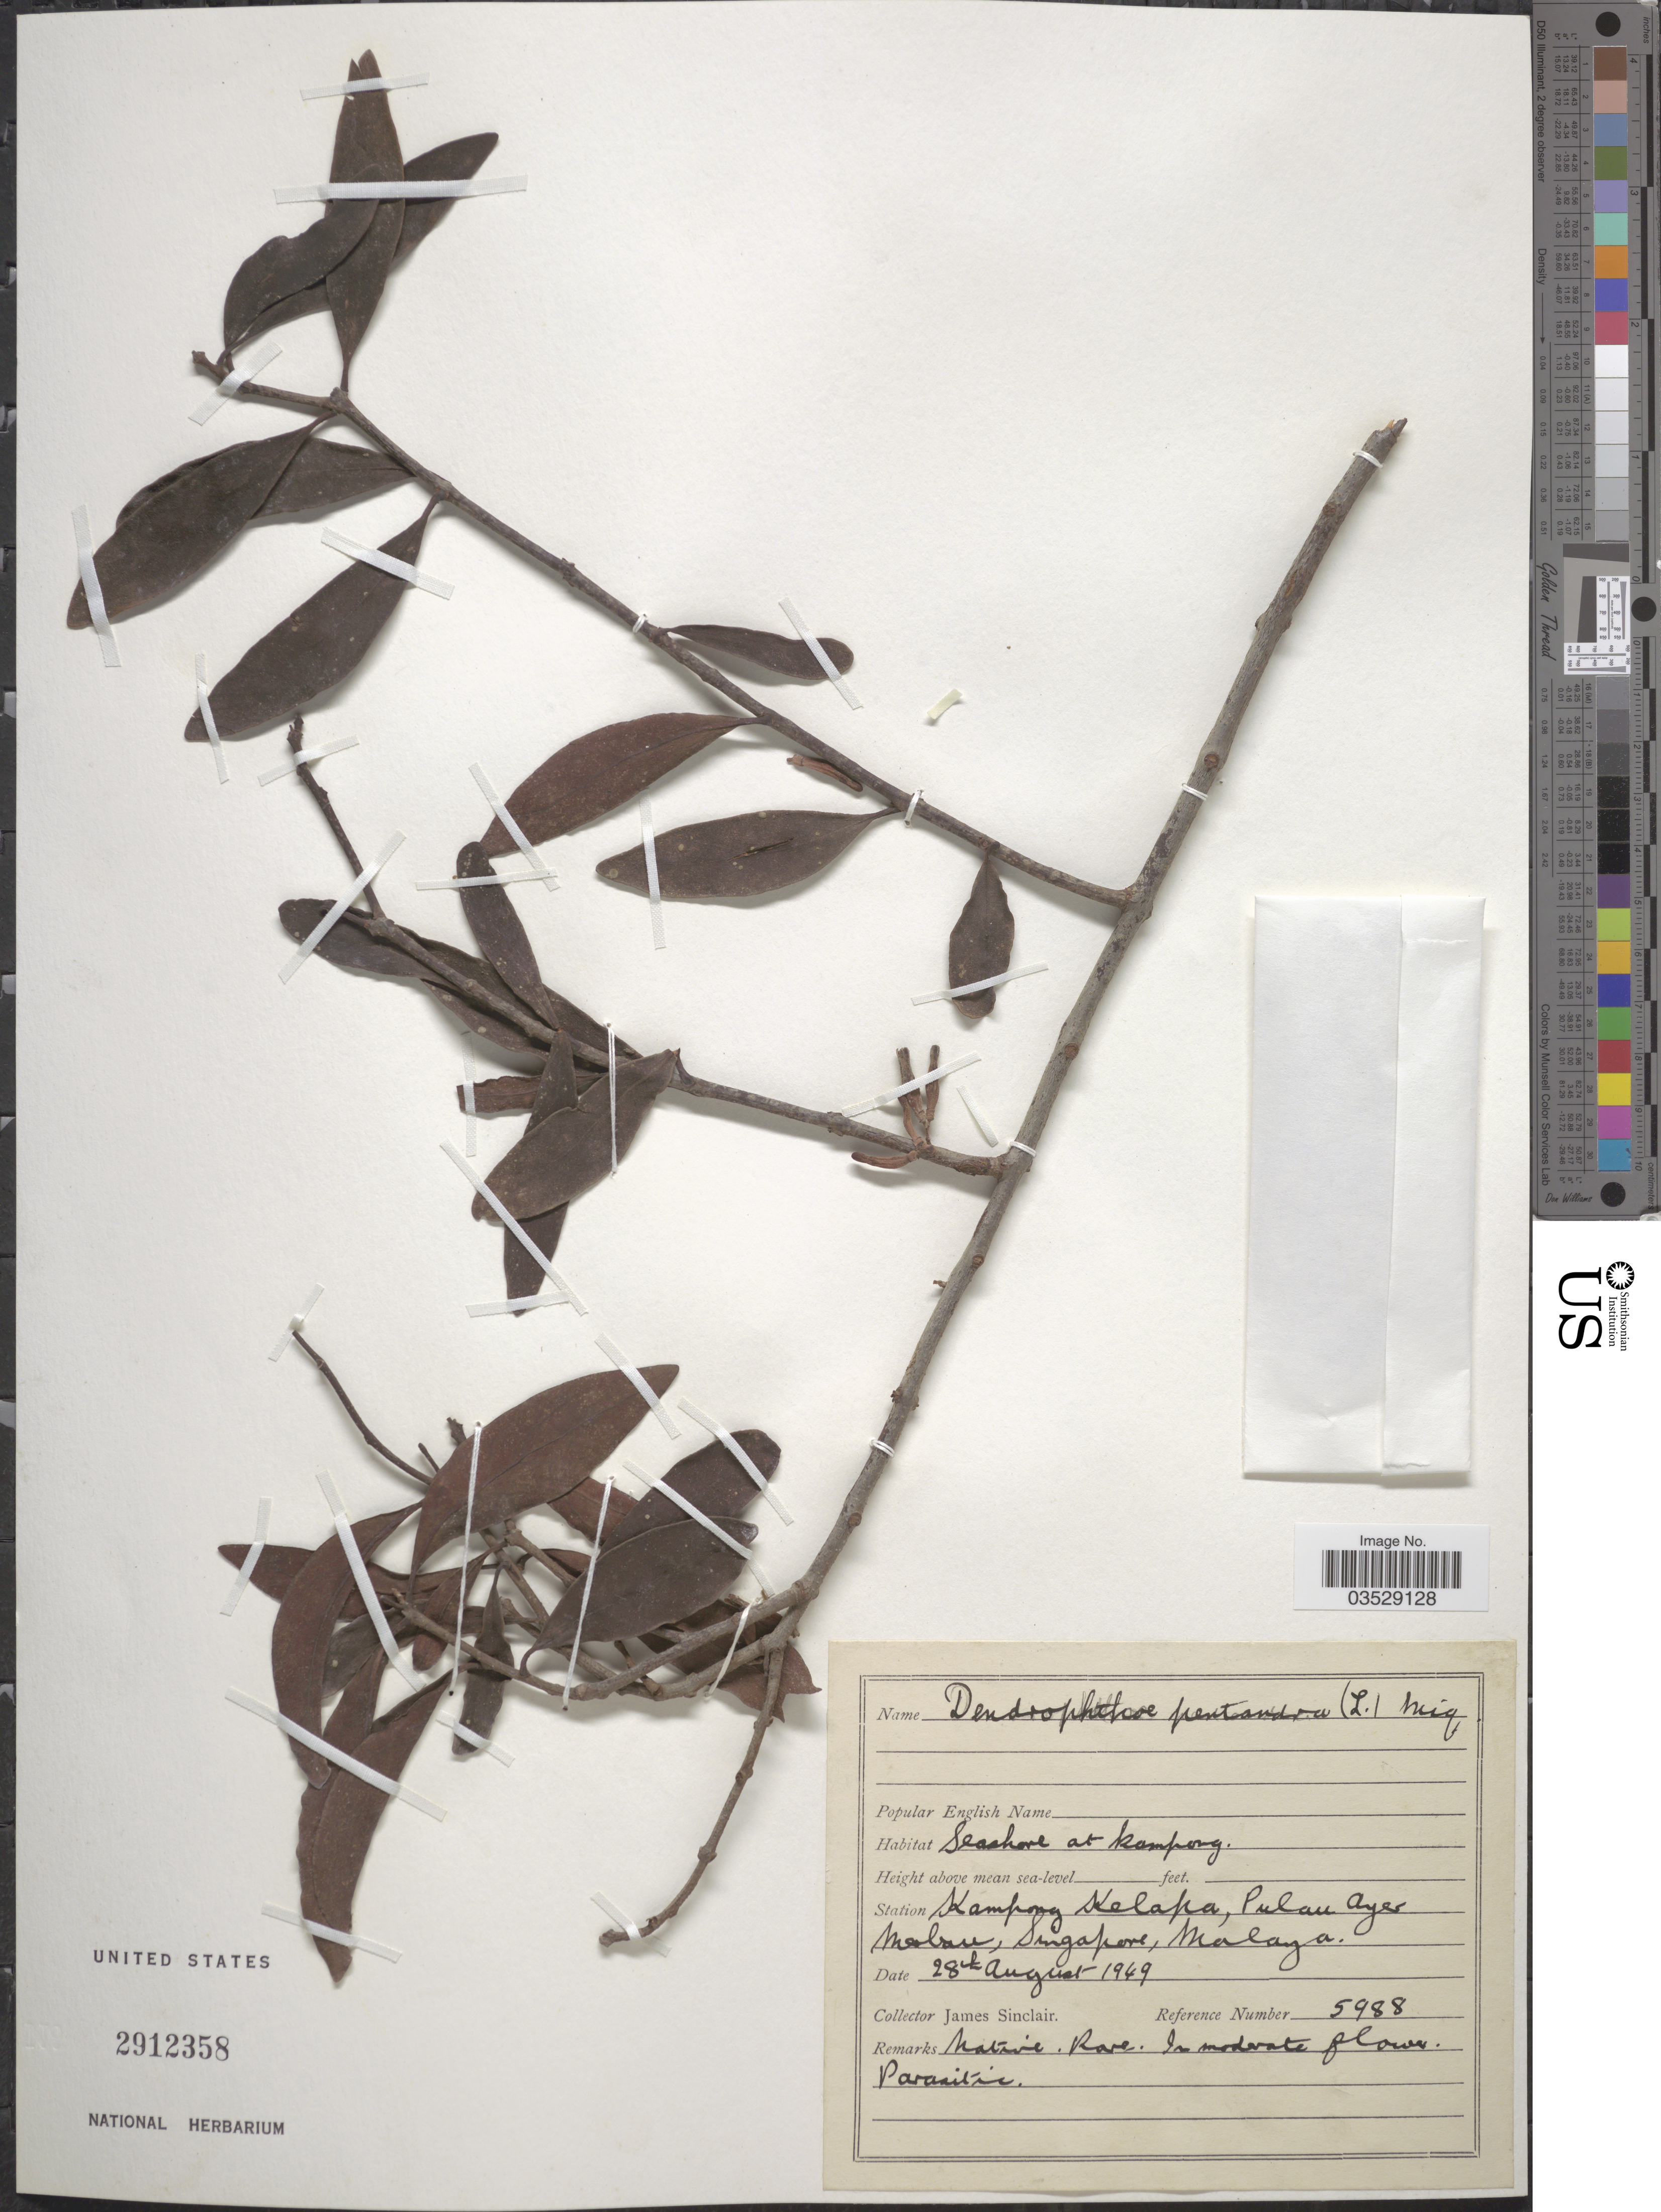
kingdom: Plantae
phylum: Tracheophyta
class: Magnoliopsida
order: Santalales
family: Loranthaceae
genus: Dendrophthoe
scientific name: Dendrophthoe pentandra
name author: (L.) Miq.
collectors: J. Sinclair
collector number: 5988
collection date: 1949-08-28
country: Singapore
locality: Station Kampong Kelapa, Pulau Ayer Merbau, Malaya.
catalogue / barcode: US 2912358